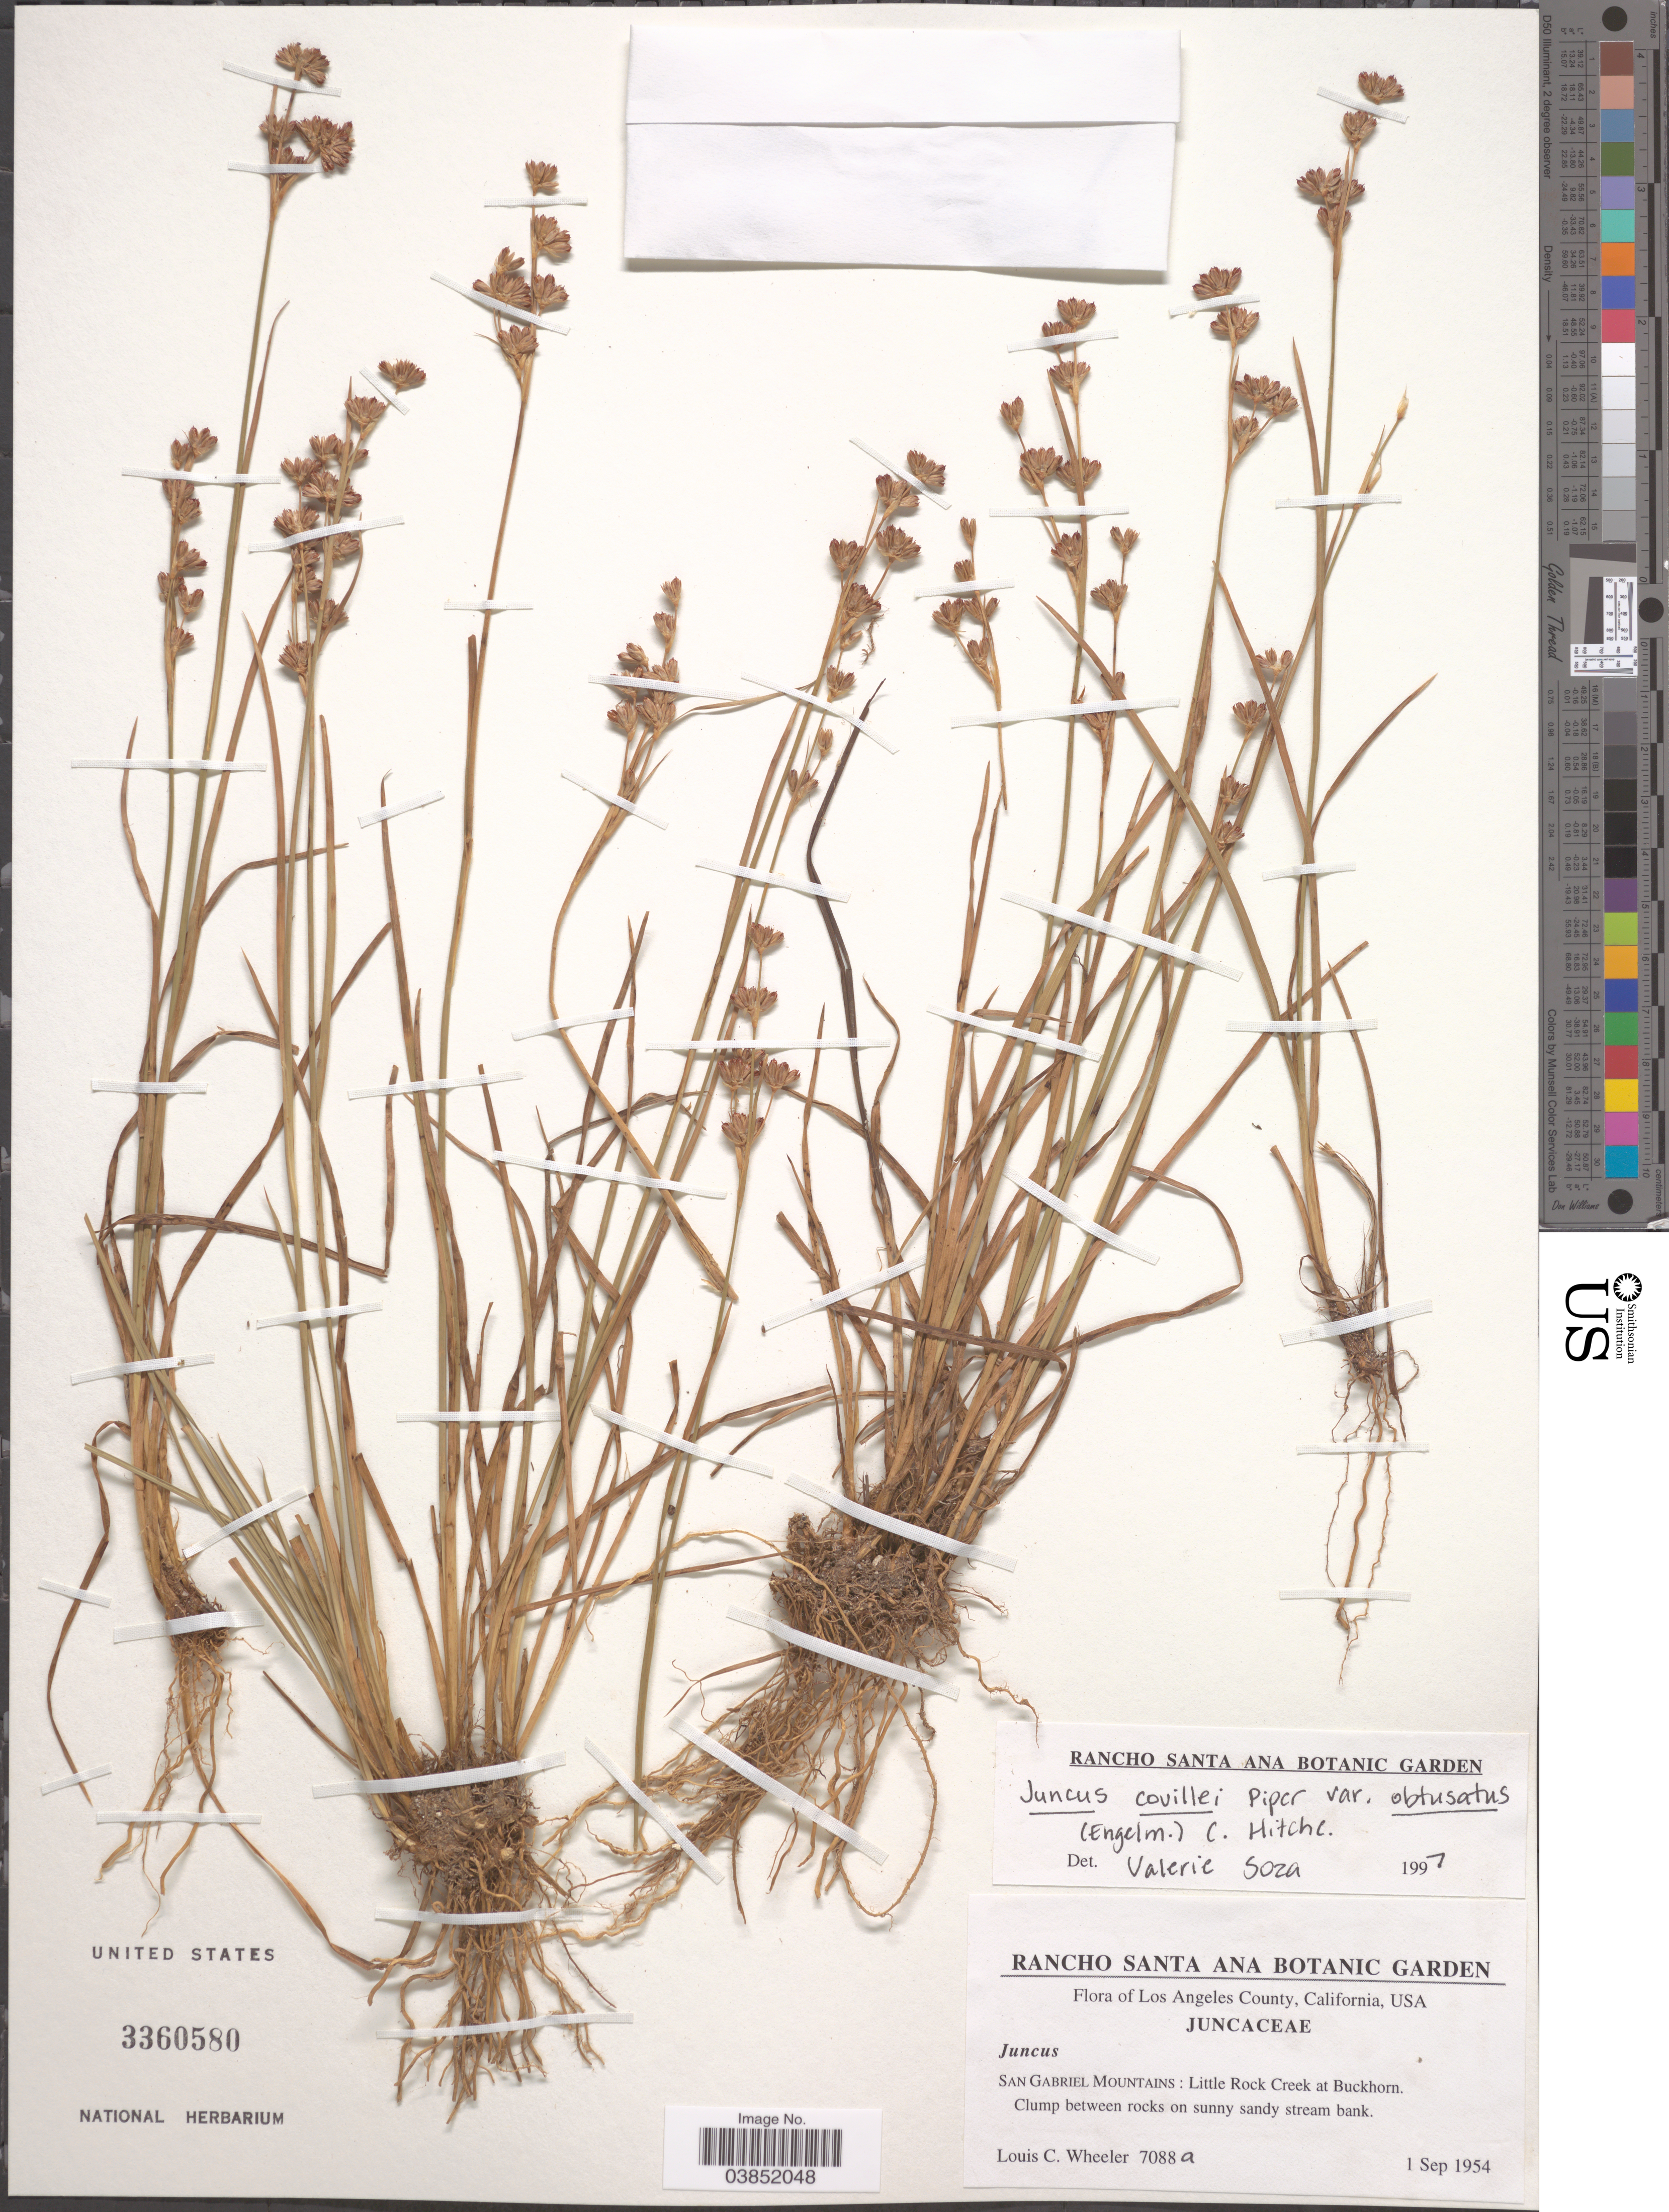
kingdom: Plantae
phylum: Tracheophyta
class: Liliopsida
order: Poales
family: Juncaceae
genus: Juncus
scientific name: Juncus covillei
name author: Piper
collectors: L. C. Wheeler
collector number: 7088a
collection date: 1954-09-01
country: United States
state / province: California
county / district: Los Angeles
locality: Los Angeles County. San Gabriel Mountains: Little Rock Creek at Buckhorn.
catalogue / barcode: US 3360580